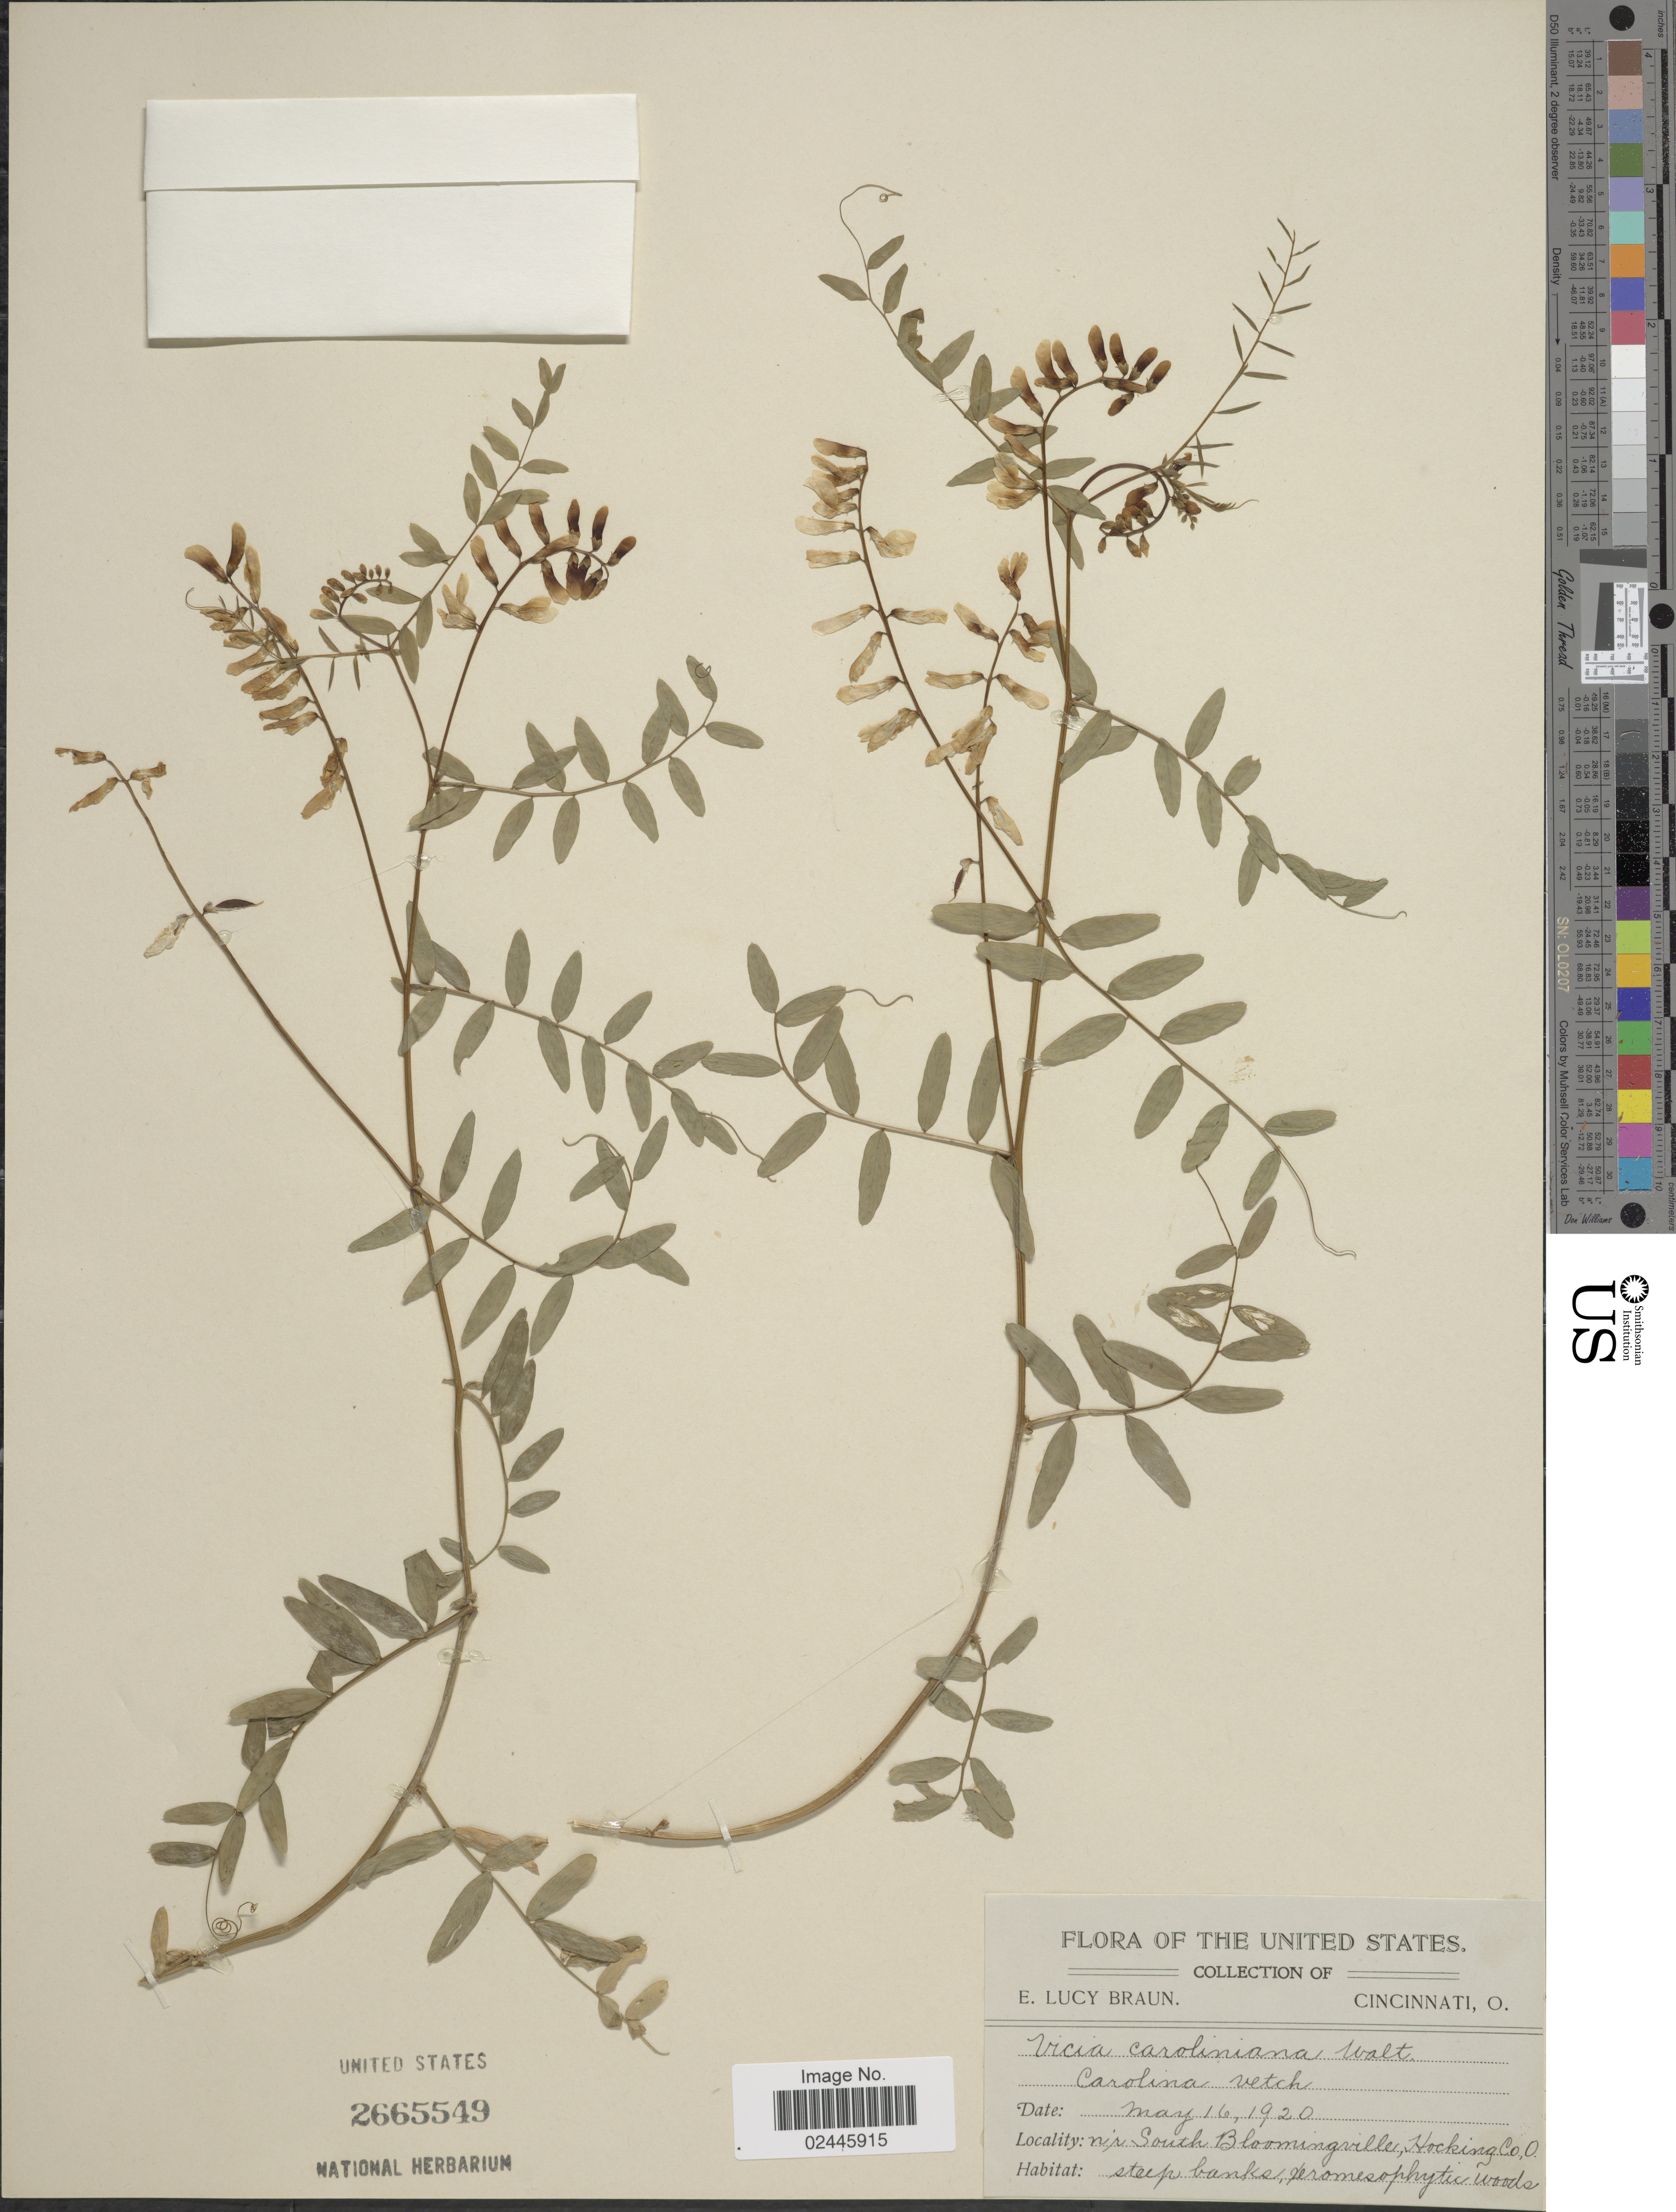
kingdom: Plantae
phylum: Tracheophyta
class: Magnoliopsida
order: Fabales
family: Fabaceae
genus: Vicia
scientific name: Vicia caroliniana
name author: Walter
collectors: E. L. Braun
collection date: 1920-05-16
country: United States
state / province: Ohio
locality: N'r South Bloomingville, Hocking Co., steep banks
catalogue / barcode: US 2665549